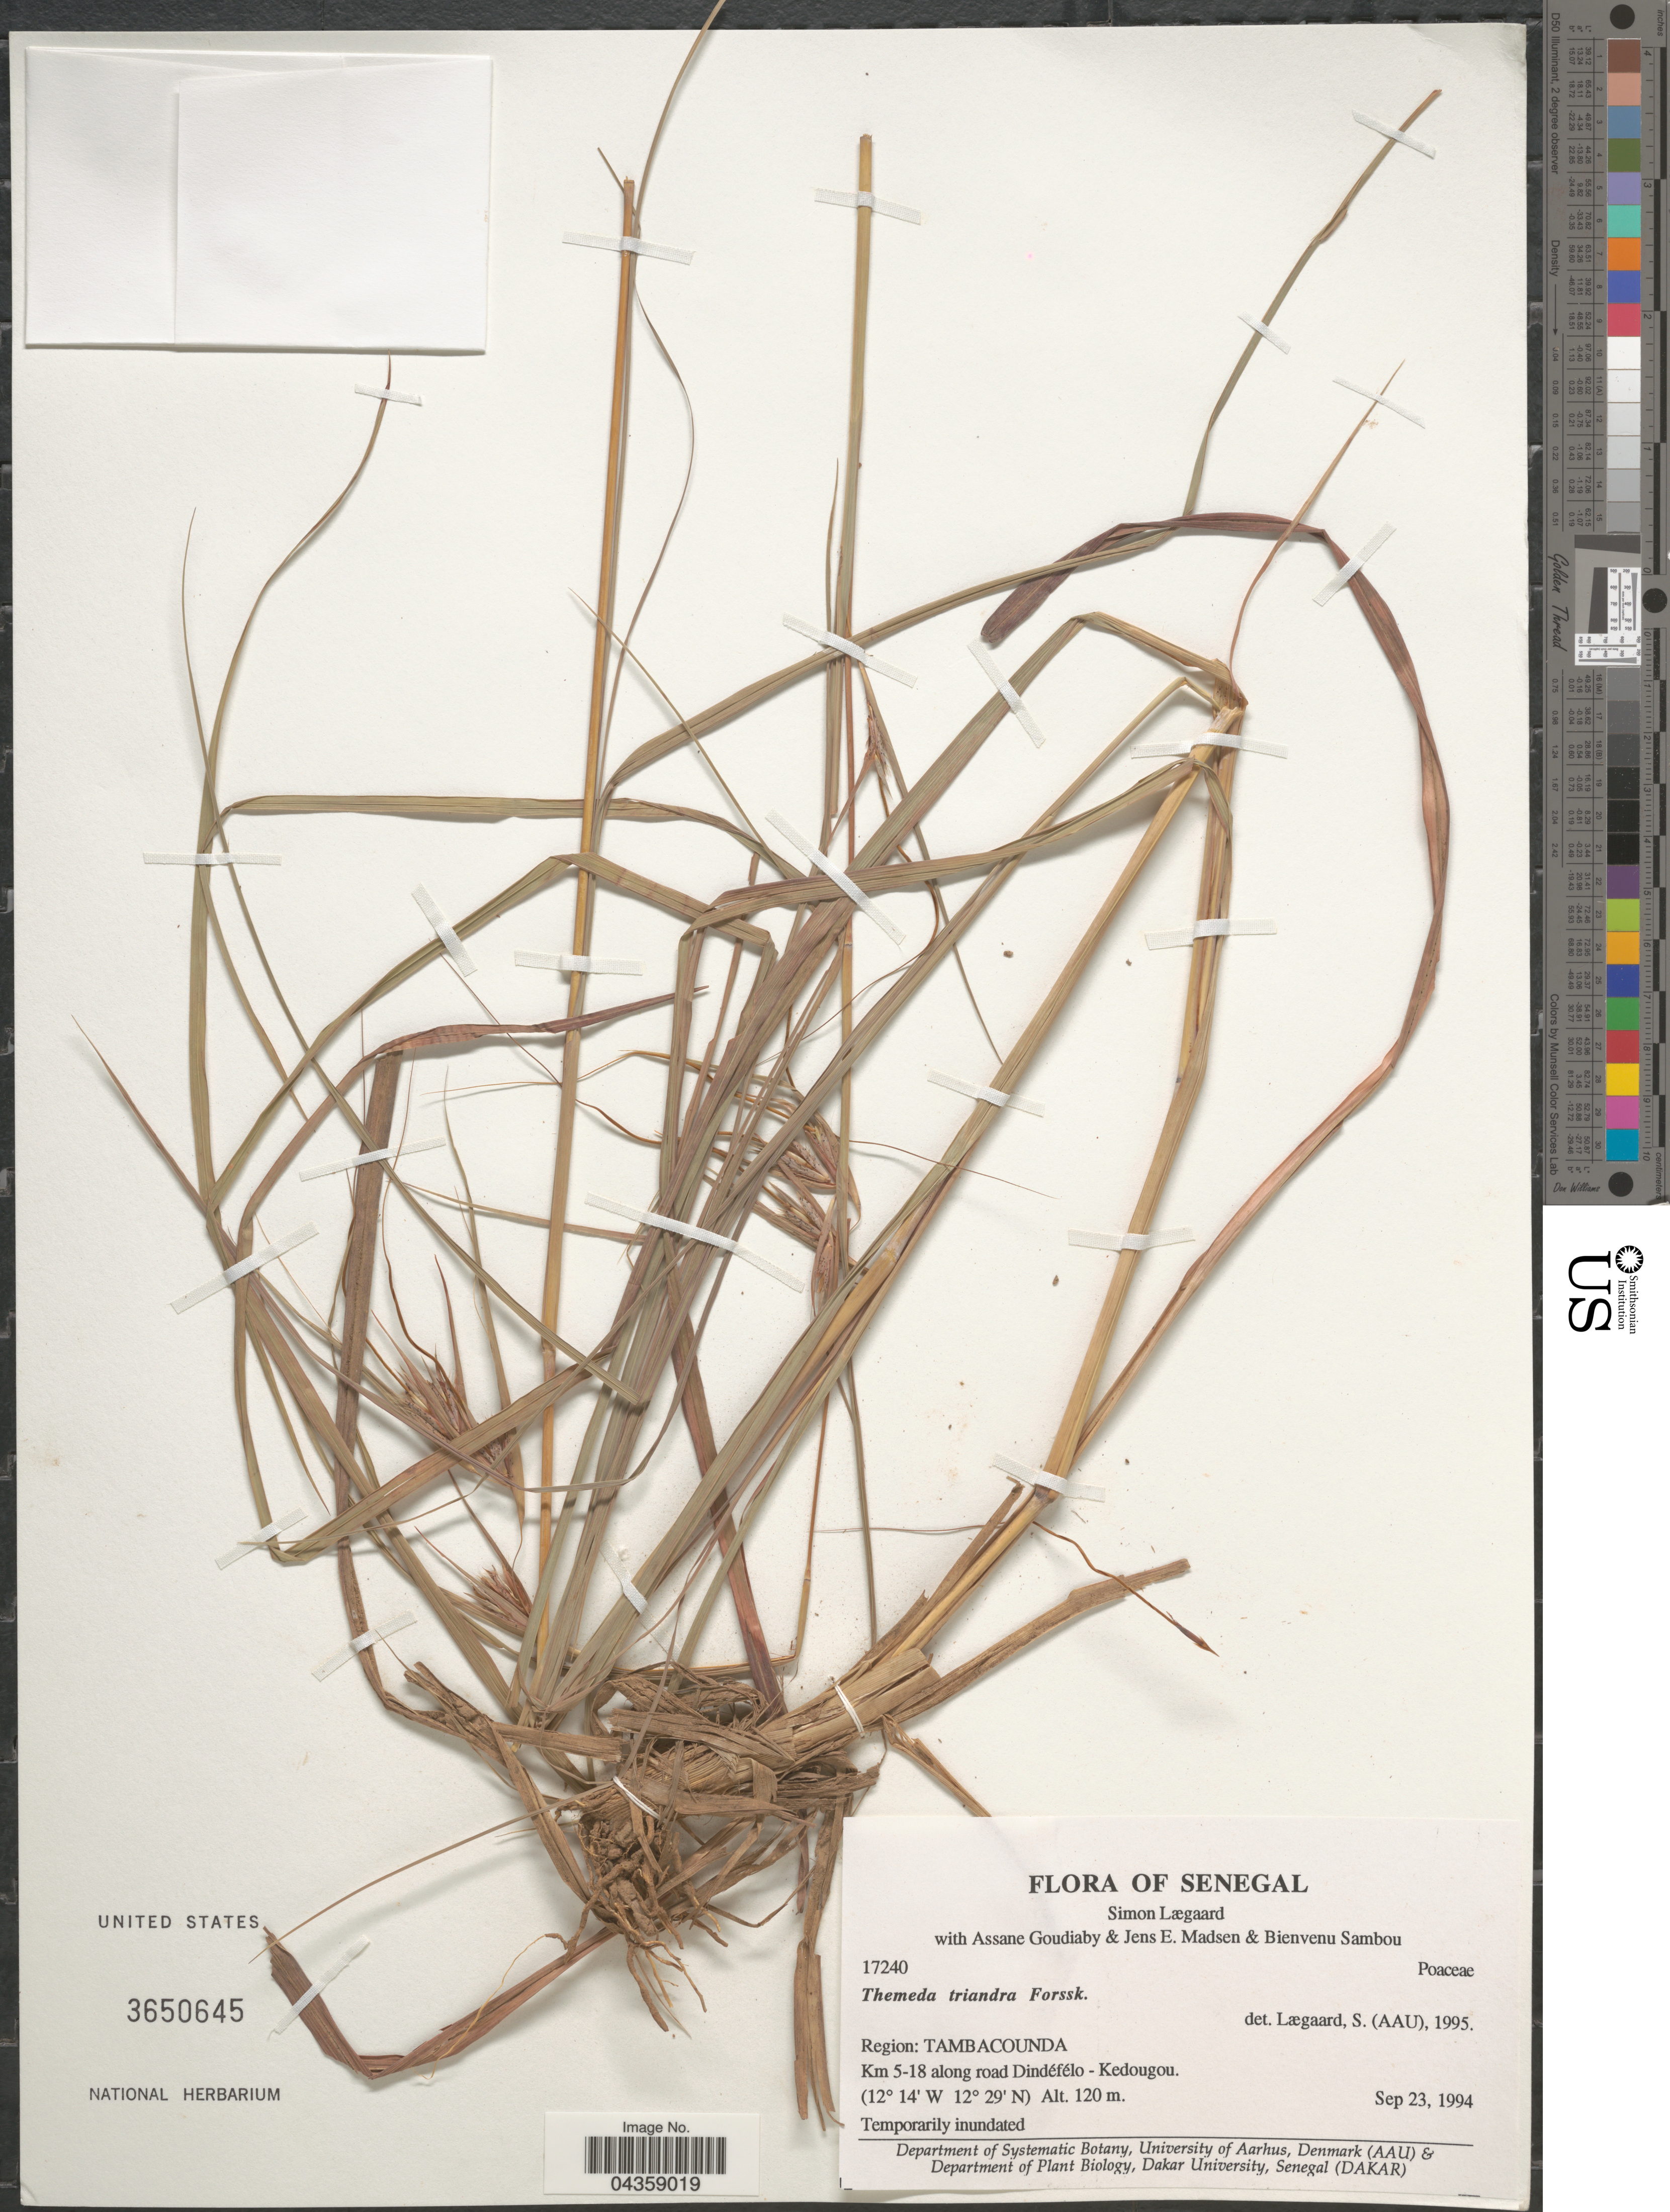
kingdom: Plantae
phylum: Tracheophyta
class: Liliopsida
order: Poales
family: Poaceae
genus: Themeda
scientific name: Themeda triandra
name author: Forssk.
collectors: S. Lægaard, A. Goudiaby, J. E. Madsen & B. Sambou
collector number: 17240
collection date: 1994-09-23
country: Senegal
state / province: Tambacounda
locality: Region: Tambacounda. Km 5-18 along road Dindéfélo - Kedougou.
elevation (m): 120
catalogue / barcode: US 3650645